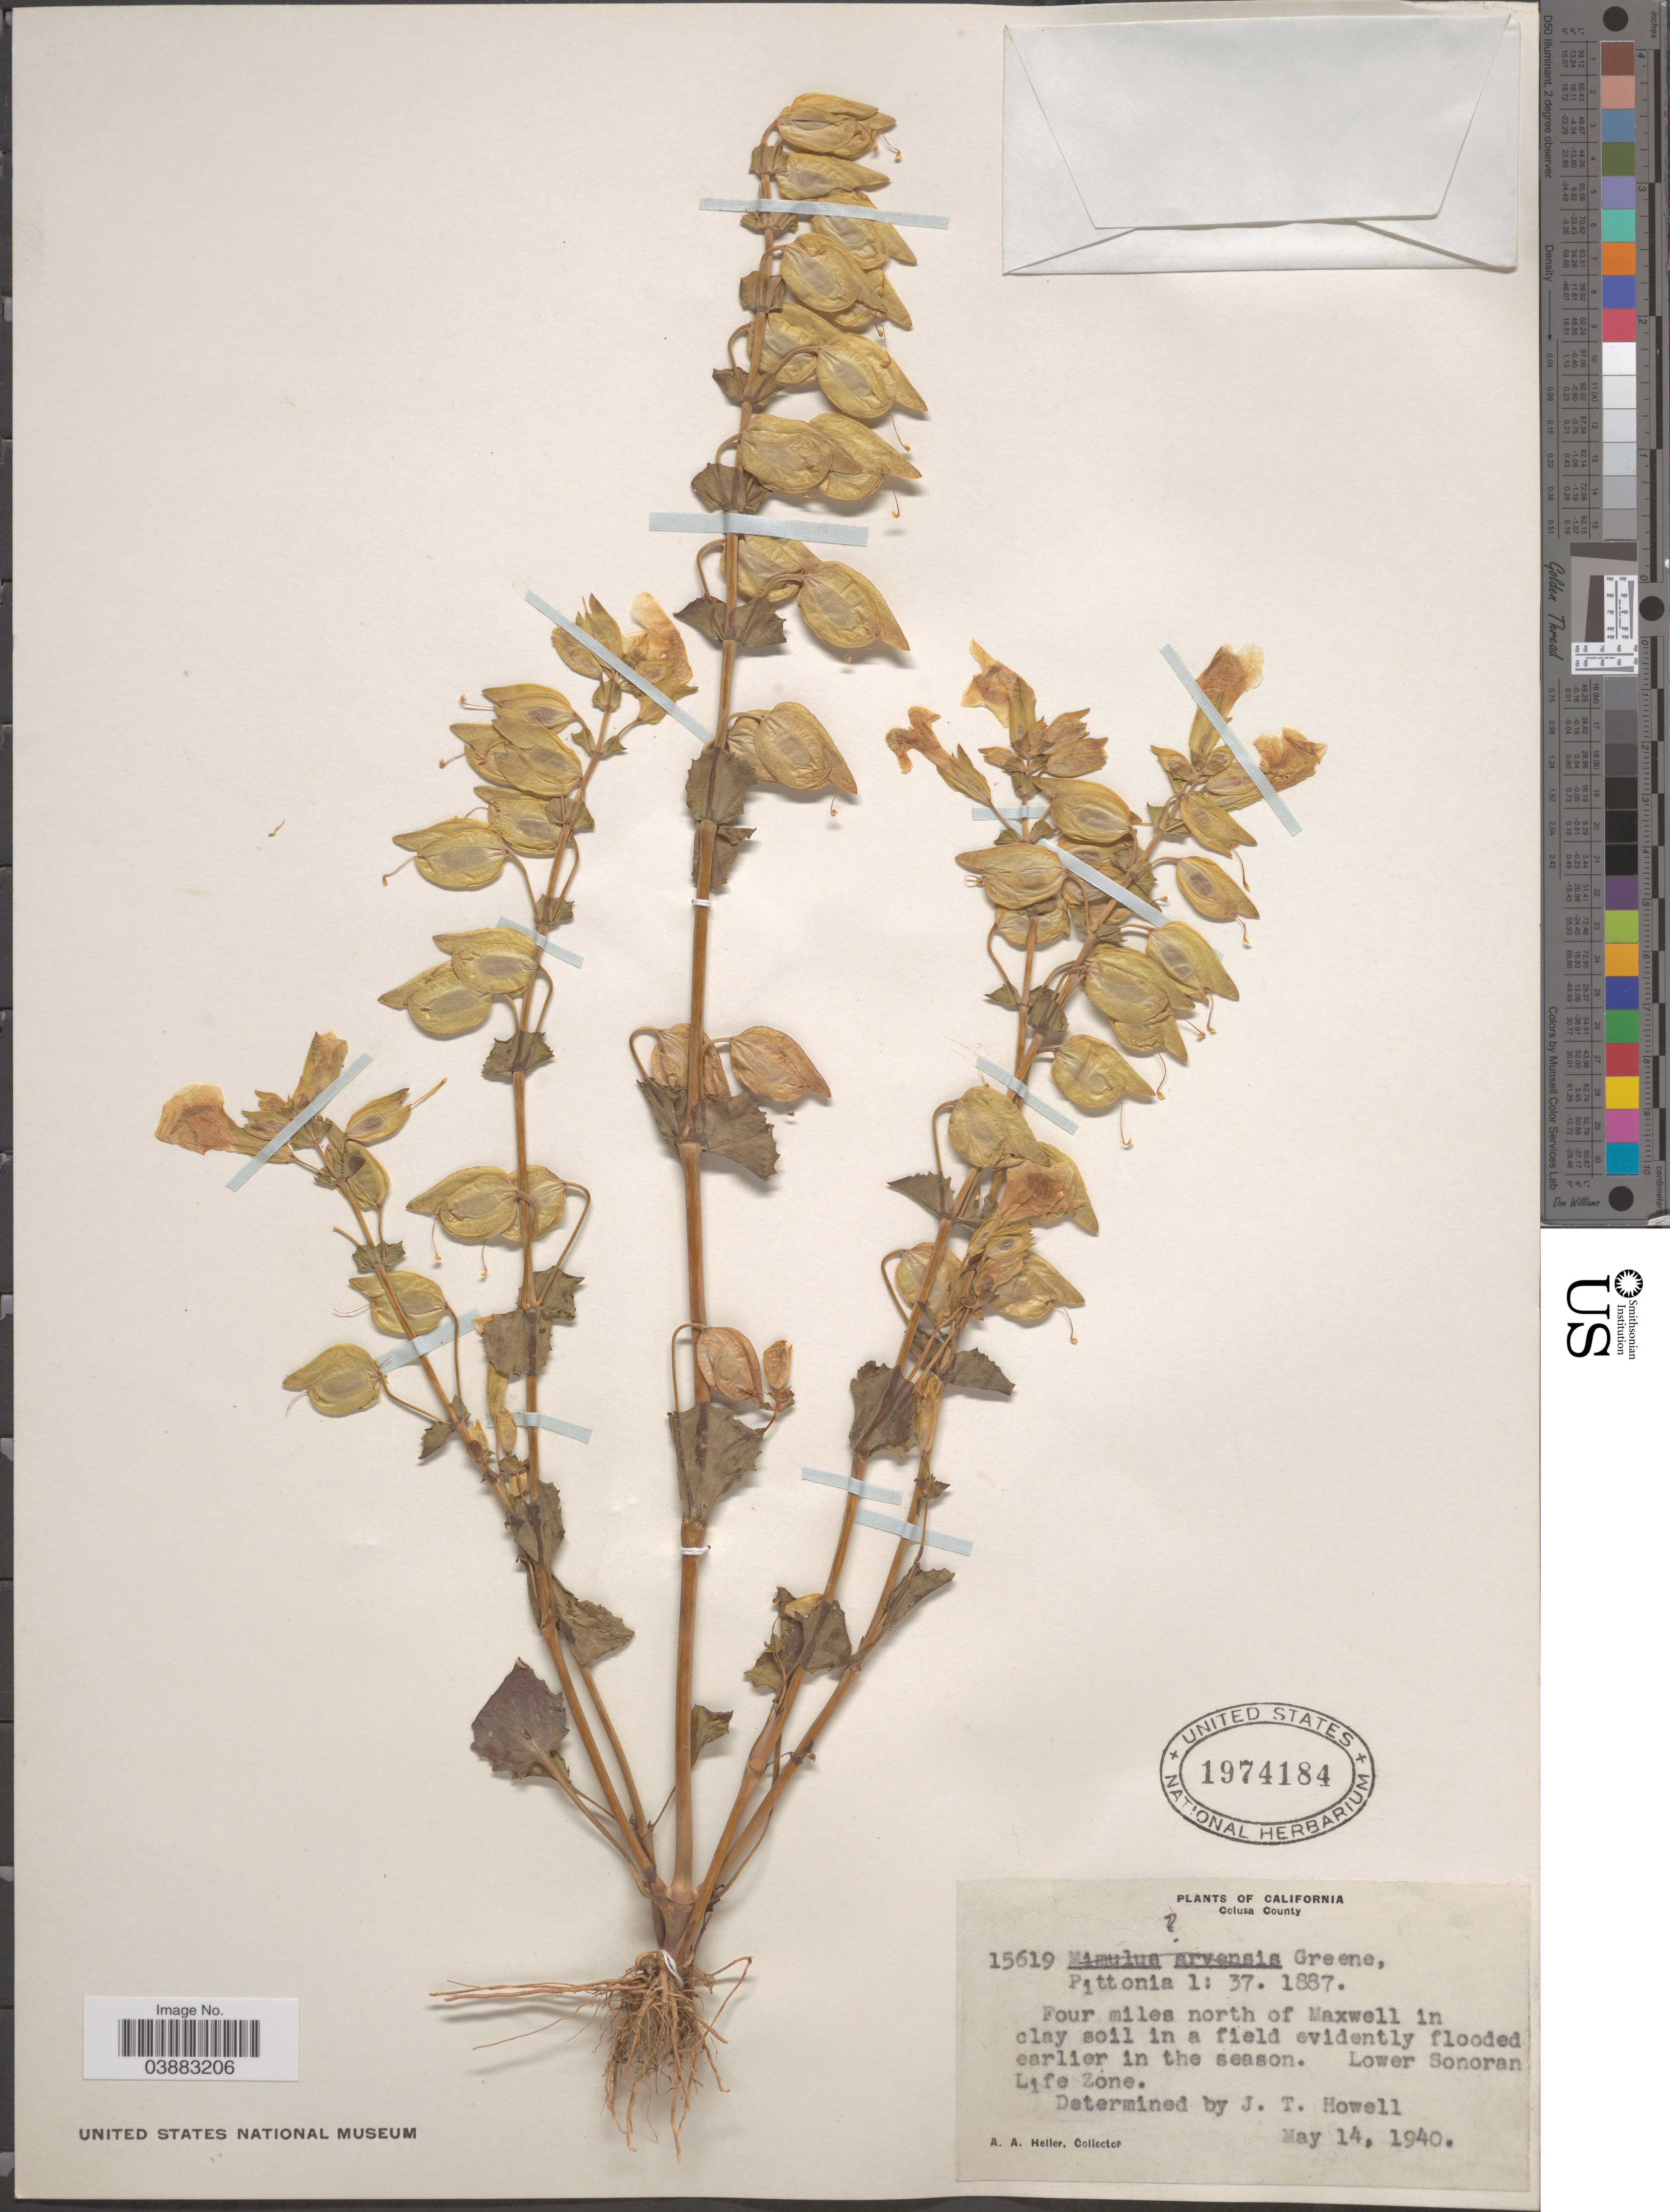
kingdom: Plantae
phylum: Tracheophyta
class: Magnoliopsida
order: Lamiales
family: Phrymaceae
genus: Mimulus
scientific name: Mimulus sp.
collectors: A. A. Heller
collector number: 15619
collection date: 1940-05-14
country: United States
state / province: California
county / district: Colusa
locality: Colusa County. Four miles north of Maxwell in clay soil in a field evidently flooded earlier in the season. Lower Sonoran Life Zone.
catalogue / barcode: US 1974184